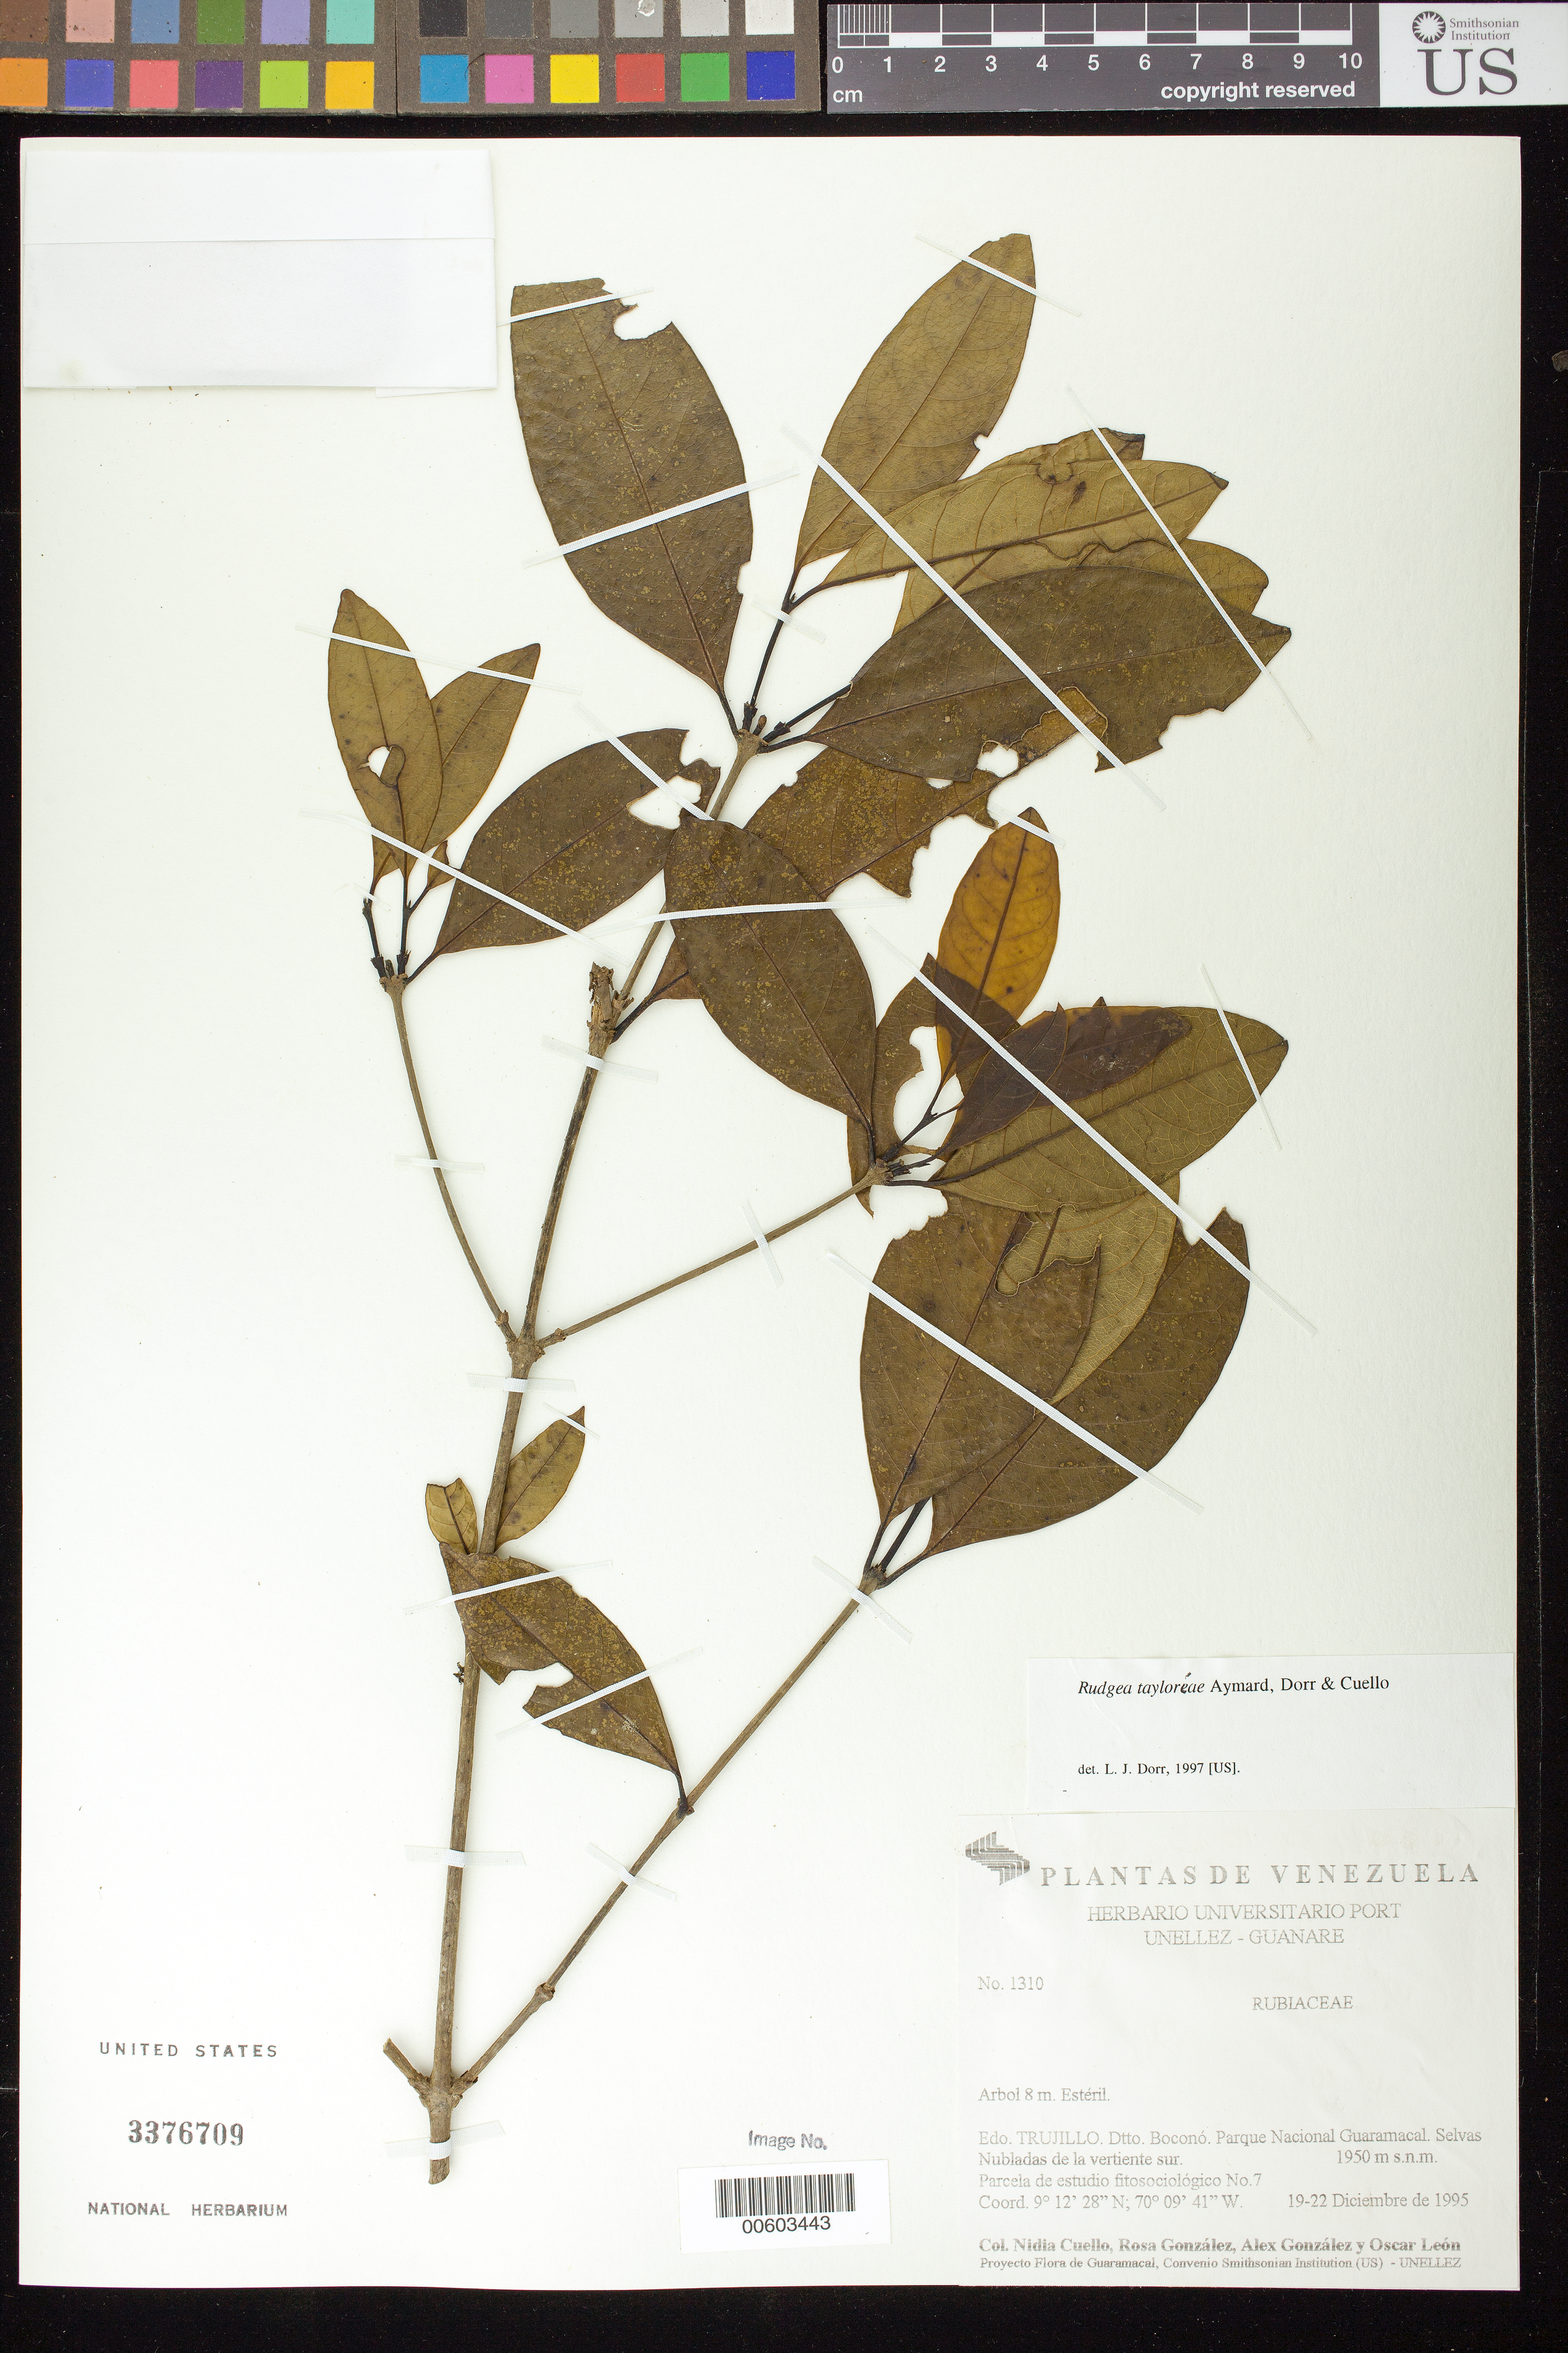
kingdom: Plantae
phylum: Tracheophyta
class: Magnoliopsida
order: Gentianales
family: Rubiaceae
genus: Rudgea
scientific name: Rudgea tayloriae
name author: Aymard et al.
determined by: Dorr, L. J., (BOT), Smithsonian Institution - National Museum of Natural History (UNITED STATES)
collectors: N. L. Cuello, R. González, A. Gonzáles & O. León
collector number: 1310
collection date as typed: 19 Dec 1995 to 22 Dec 1995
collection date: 1995-12-19/1995-12-22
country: Venezuela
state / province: Trujillo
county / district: Boconó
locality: Parque Nacional Guaramacal. Vertiente S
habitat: Parcela de estudio fitosociológico No. 7.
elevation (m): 1950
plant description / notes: PORT, US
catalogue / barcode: US 3376709